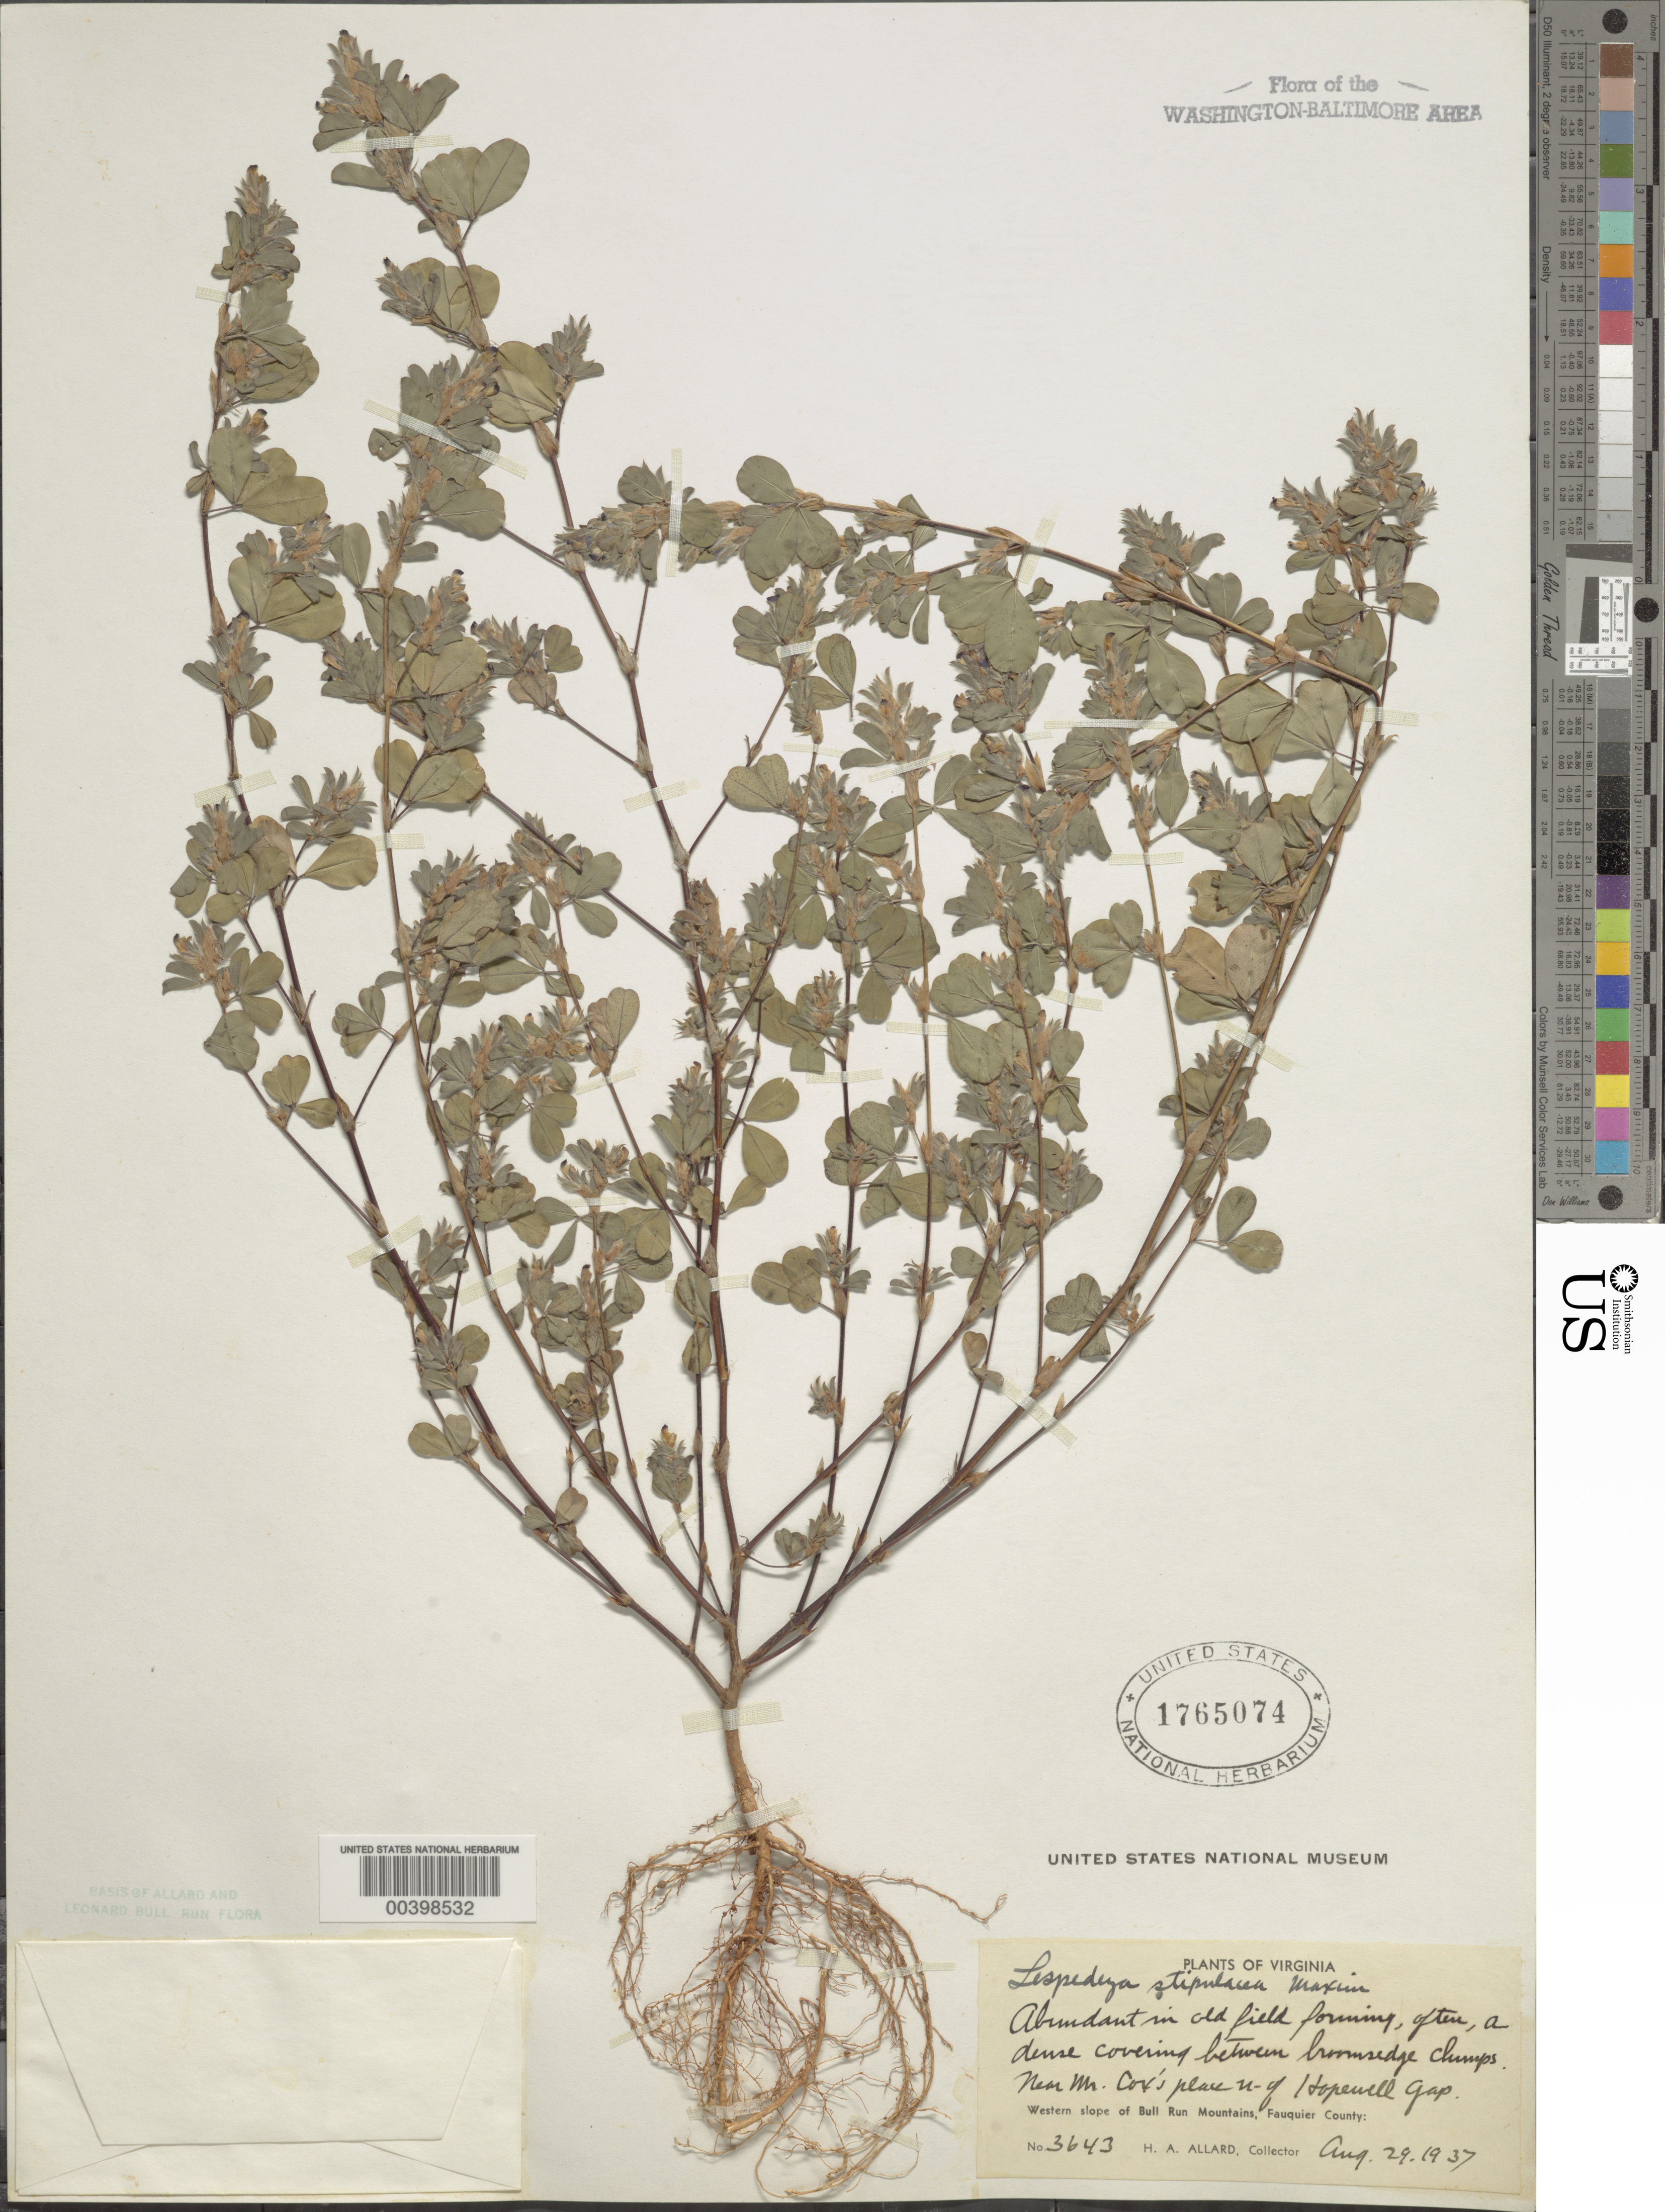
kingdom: Plantae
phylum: Tracheophyta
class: Magnoliopsida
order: Fabales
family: Fabaceae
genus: Kummerowia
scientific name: Kummerowia stipulacea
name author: (Maxim.) Makino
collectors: H. A. Allard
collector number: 3643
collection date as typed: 29 Aug 1937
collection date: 1937-08-29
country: United States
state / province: Virginia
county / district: Fauquier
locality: North of Hopewell Gap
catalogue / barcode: US 1765074